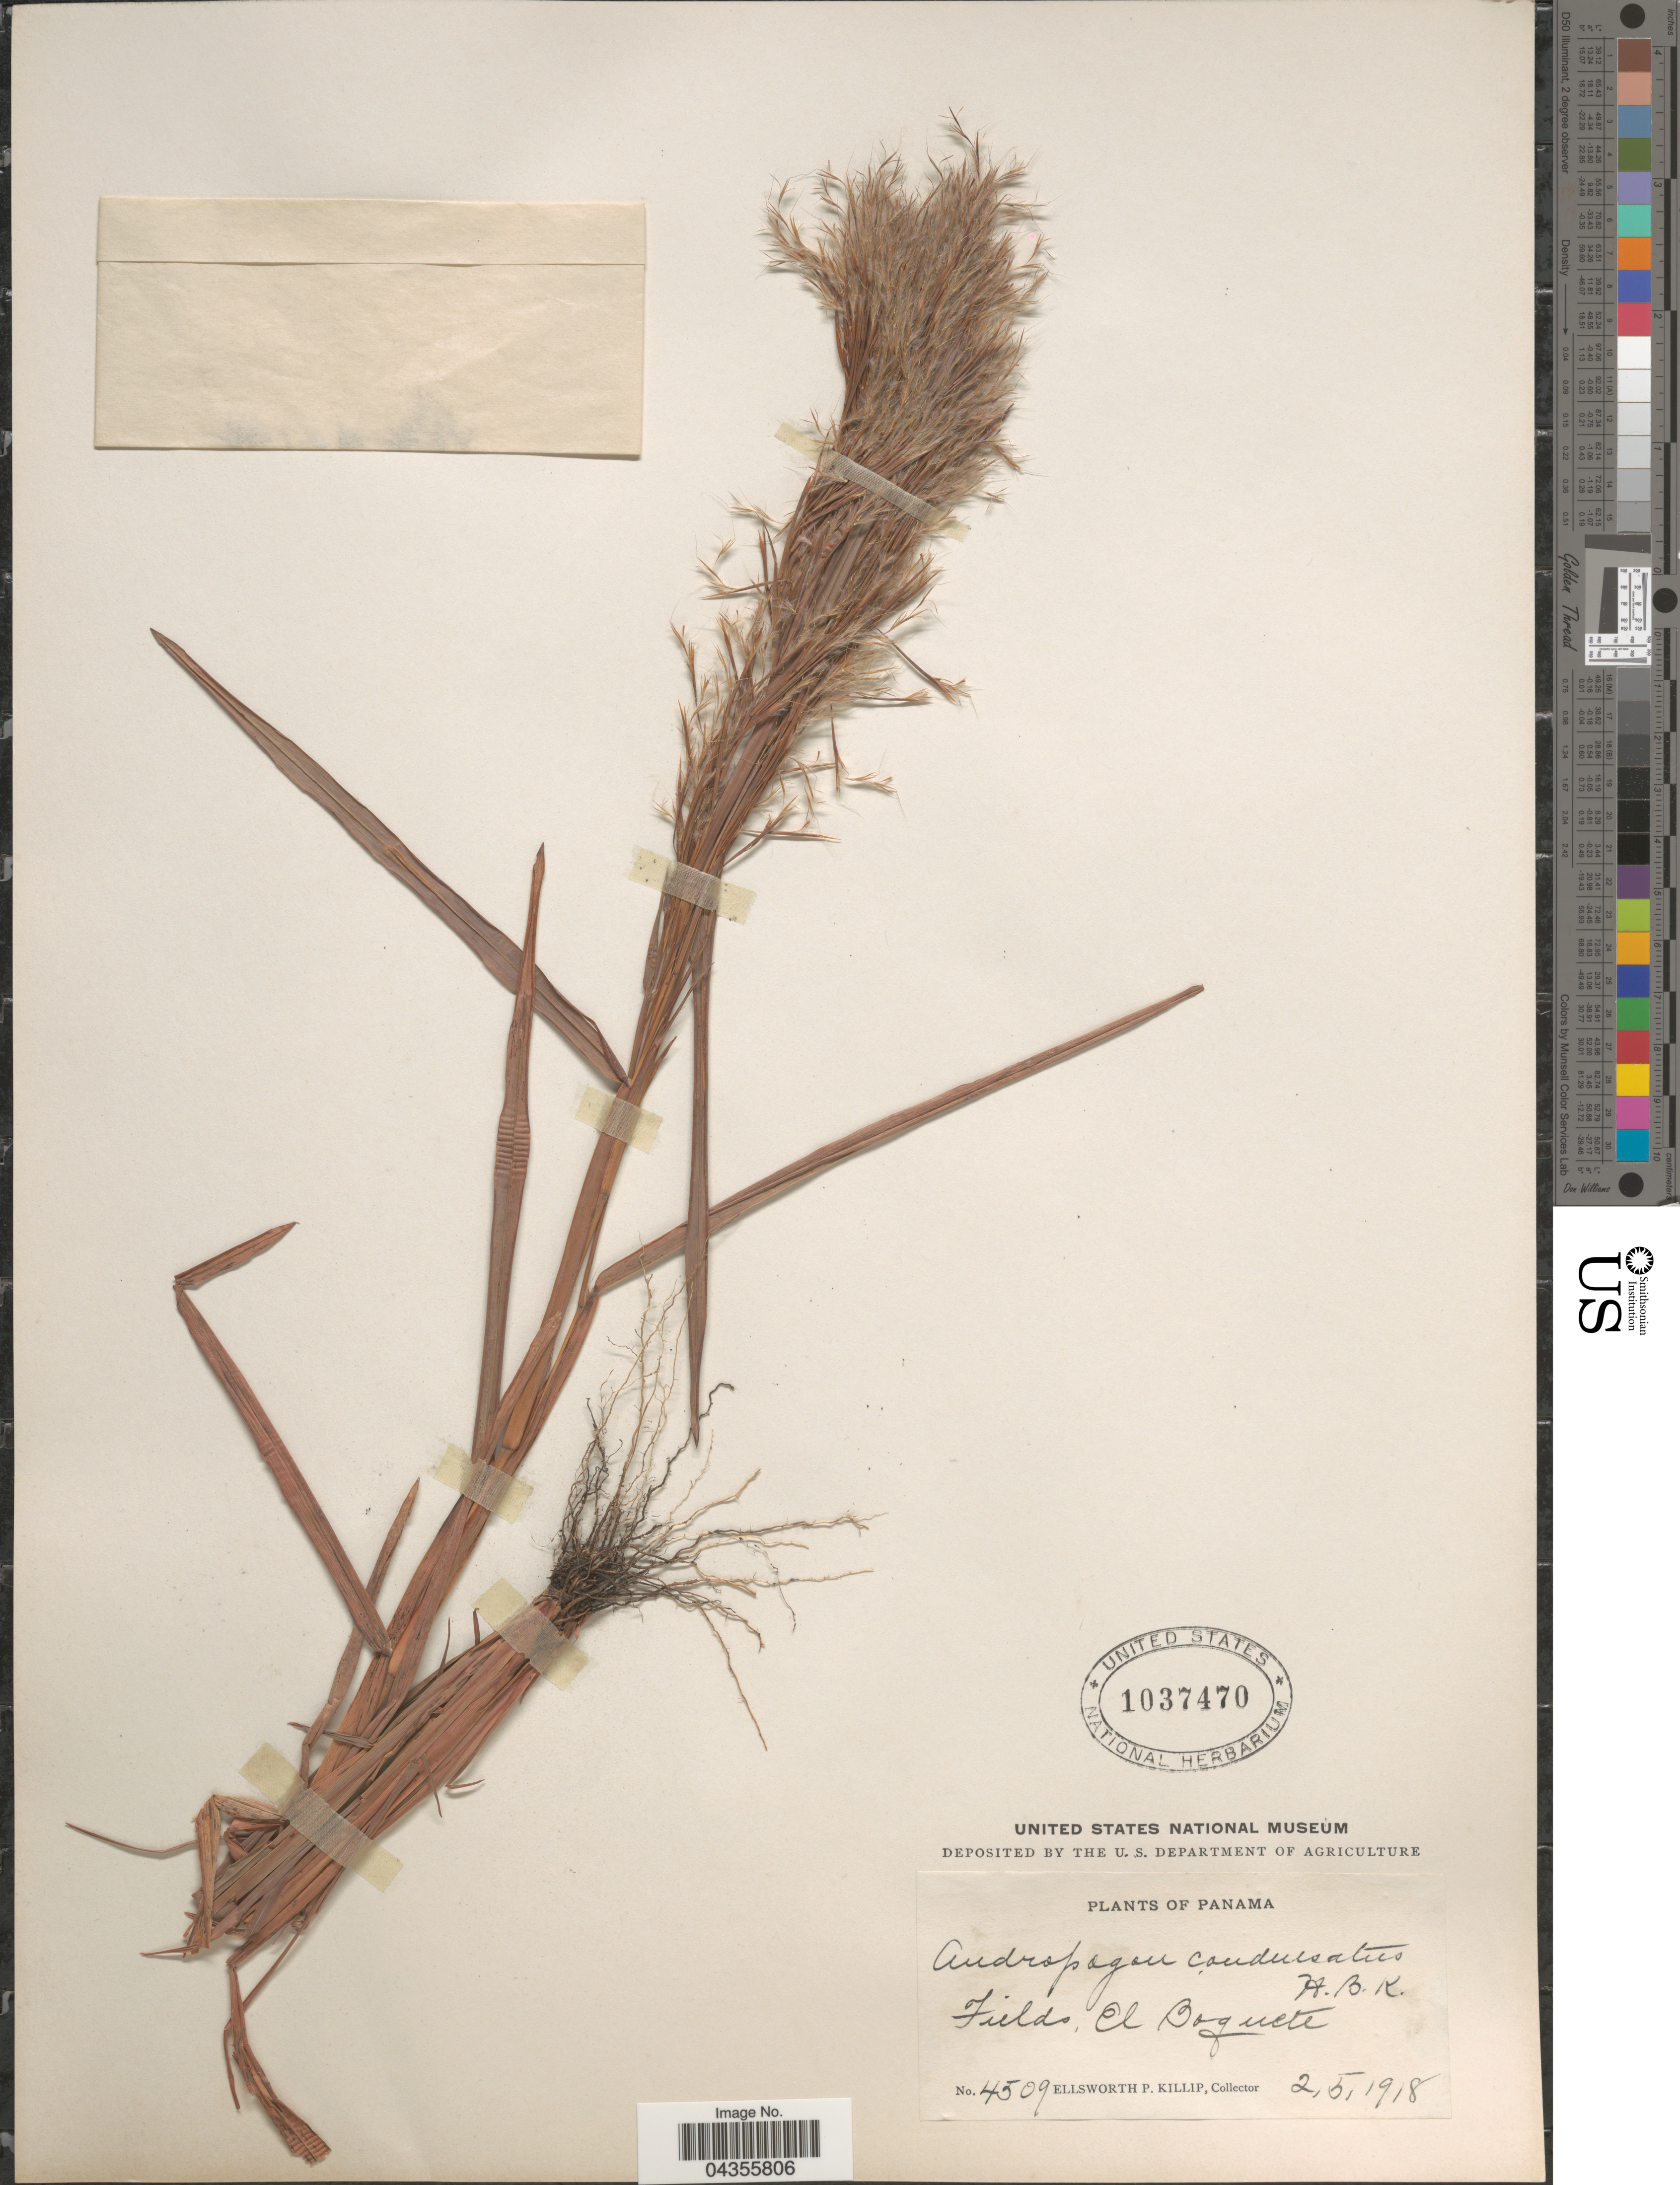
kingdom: Plantae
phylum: Tracheophyta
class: Liliopsida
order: Poales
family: Poaceae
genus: Schizachyrium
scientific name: Schizachyrium condensatum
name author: (Kunth) Nees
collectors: E. P. Killip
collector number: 4509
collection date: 1918-05-02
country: Panama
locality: Fields, El Boquete.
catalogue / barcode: US 1037470